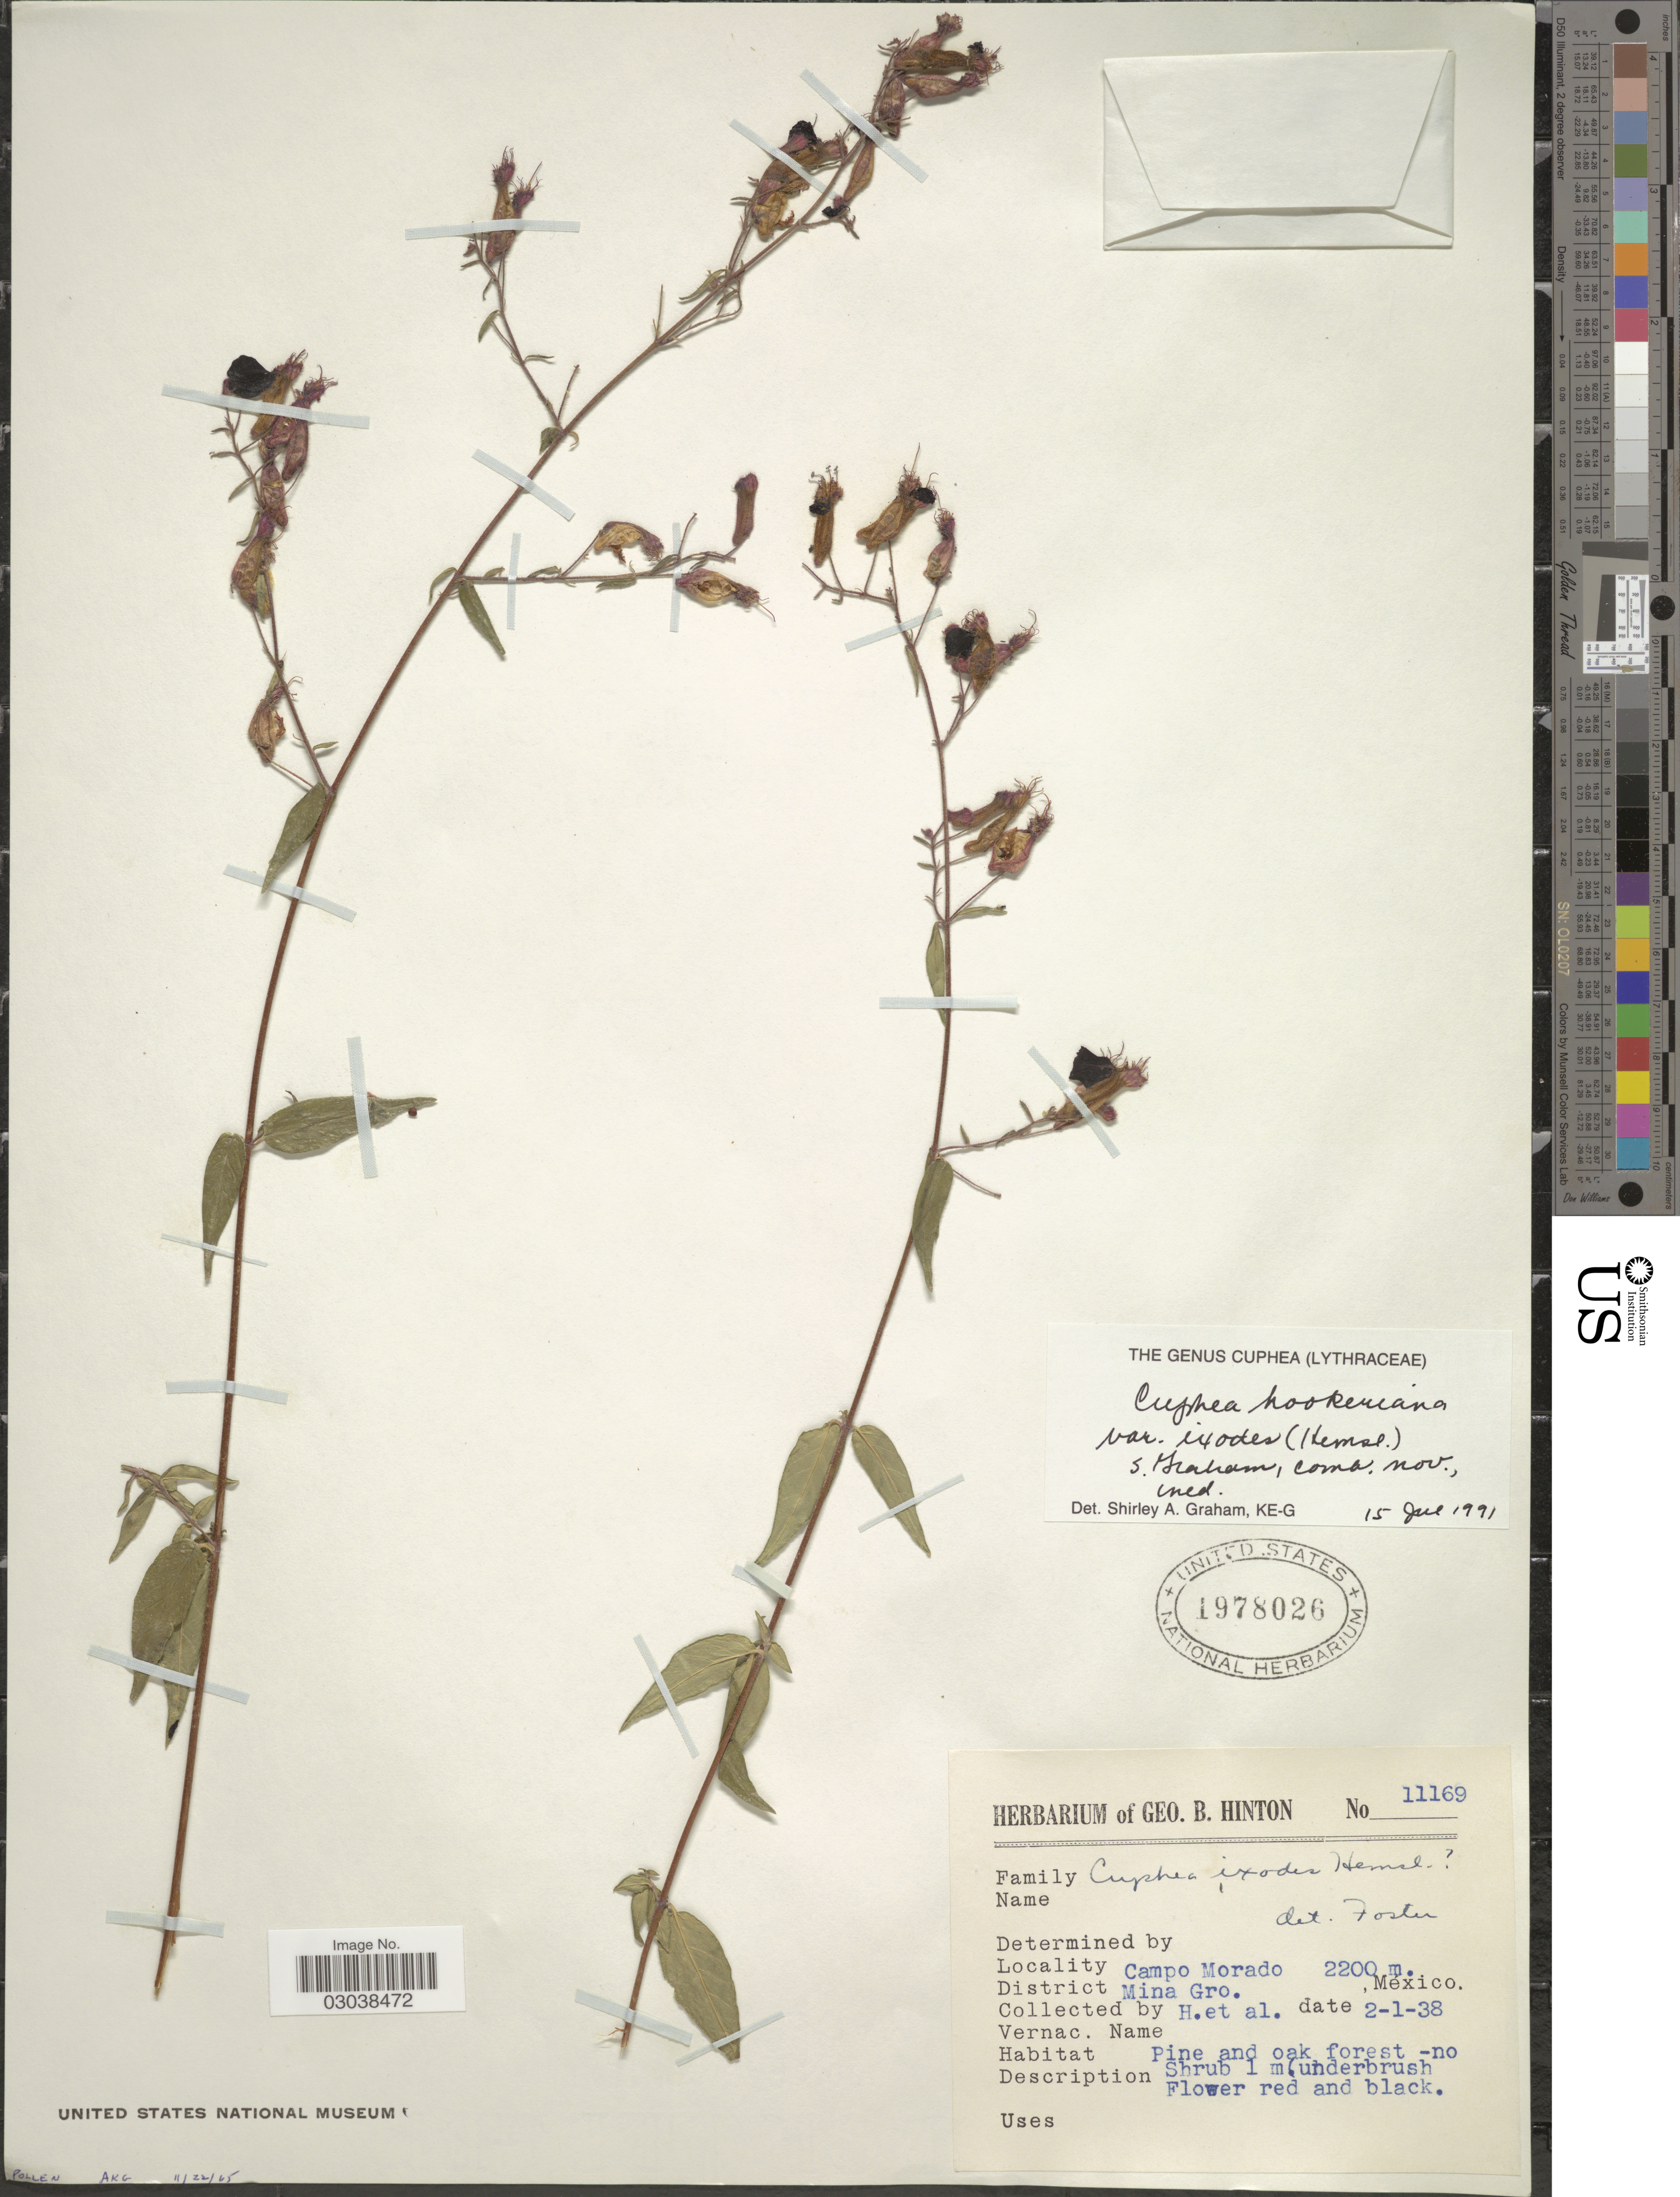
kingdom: Plantae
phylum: Tracheophyta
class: Magnoliopsida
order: Myrtales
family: Lythraceae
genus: Cuphea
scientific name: Cuphea hookeriana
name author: Walp.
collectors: G. B. Hinton & et al.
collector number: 11169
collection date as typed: Transcribed d/m/y: 2/1/38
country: Mexico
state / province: Guerrero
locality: Campo Morado. District Mina Gro.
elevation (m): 2200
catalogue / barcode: US 1978026